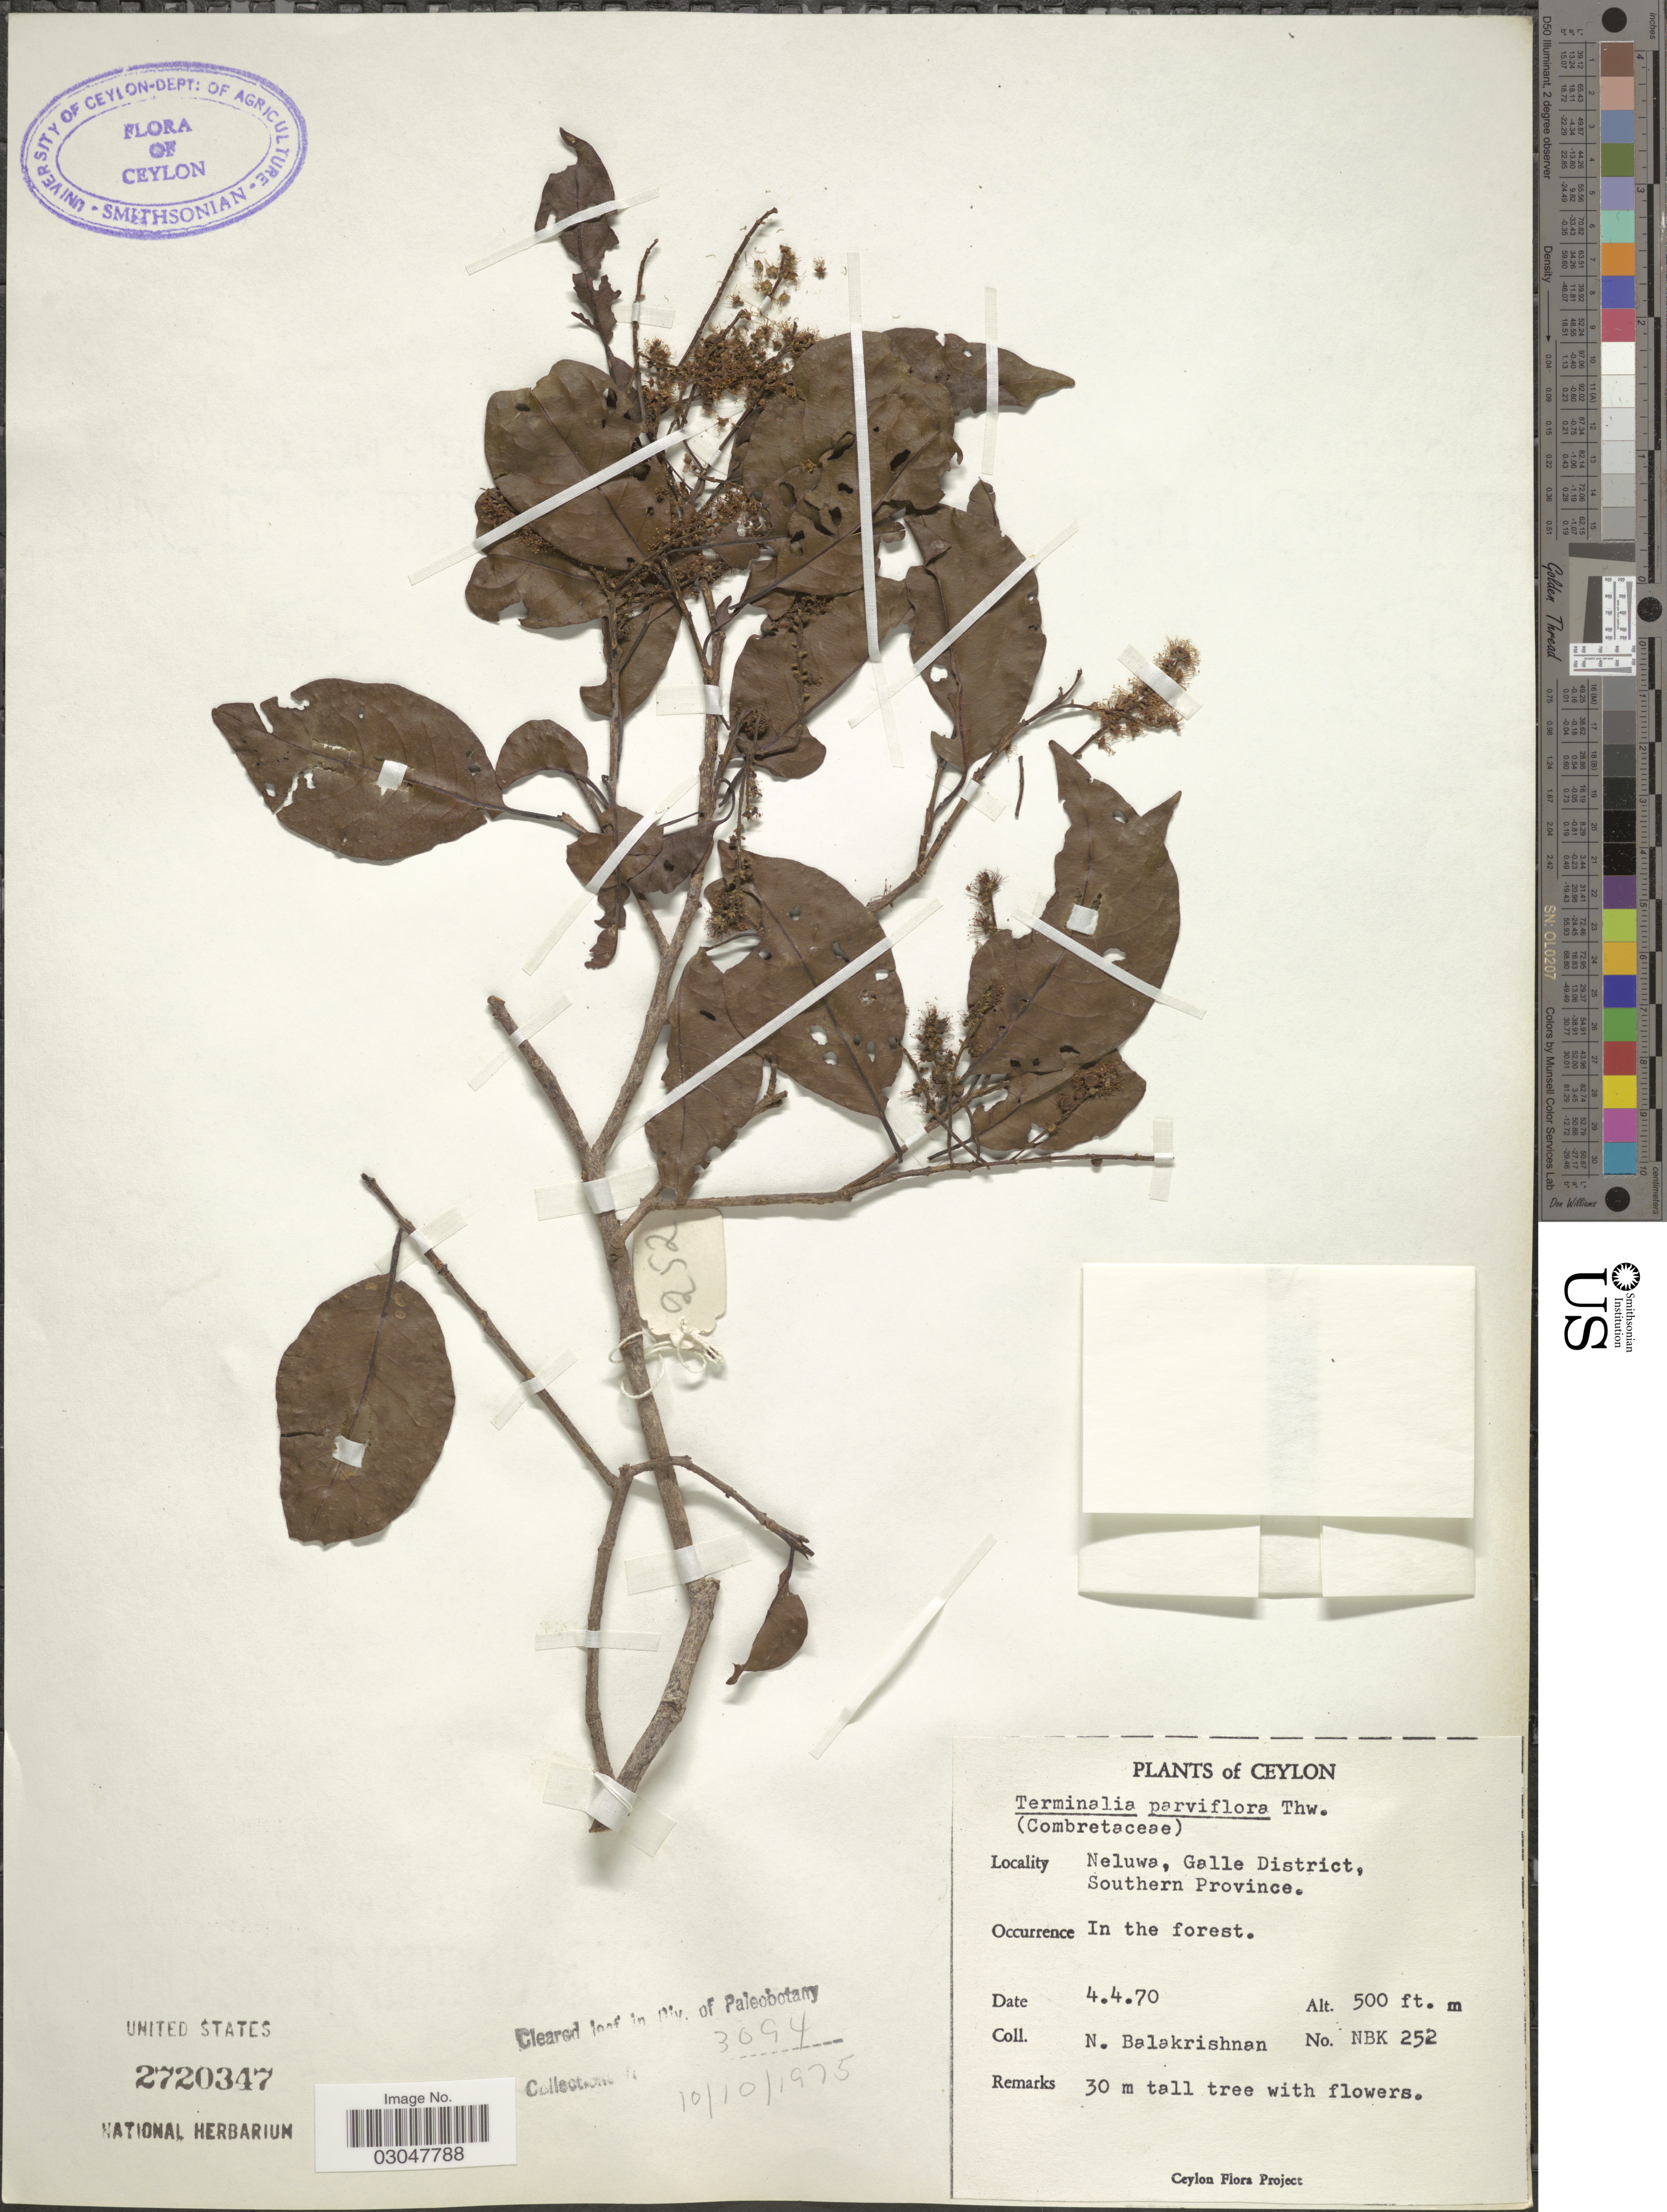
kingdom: Plantae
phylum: Tracheophyta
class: Magnoliopsida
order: Myrtales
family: Combretaceae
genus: Terminalia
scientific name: Terminalia parviflora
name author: Thwaites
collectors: N. Balakrishnan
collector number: NBK252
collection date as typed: Transcribed d/m/y: 4/4/70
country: Sri Lanka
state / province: Southern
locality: Ceylon. Neluwa, Galle District.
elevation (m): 152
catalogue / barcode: US 2720347